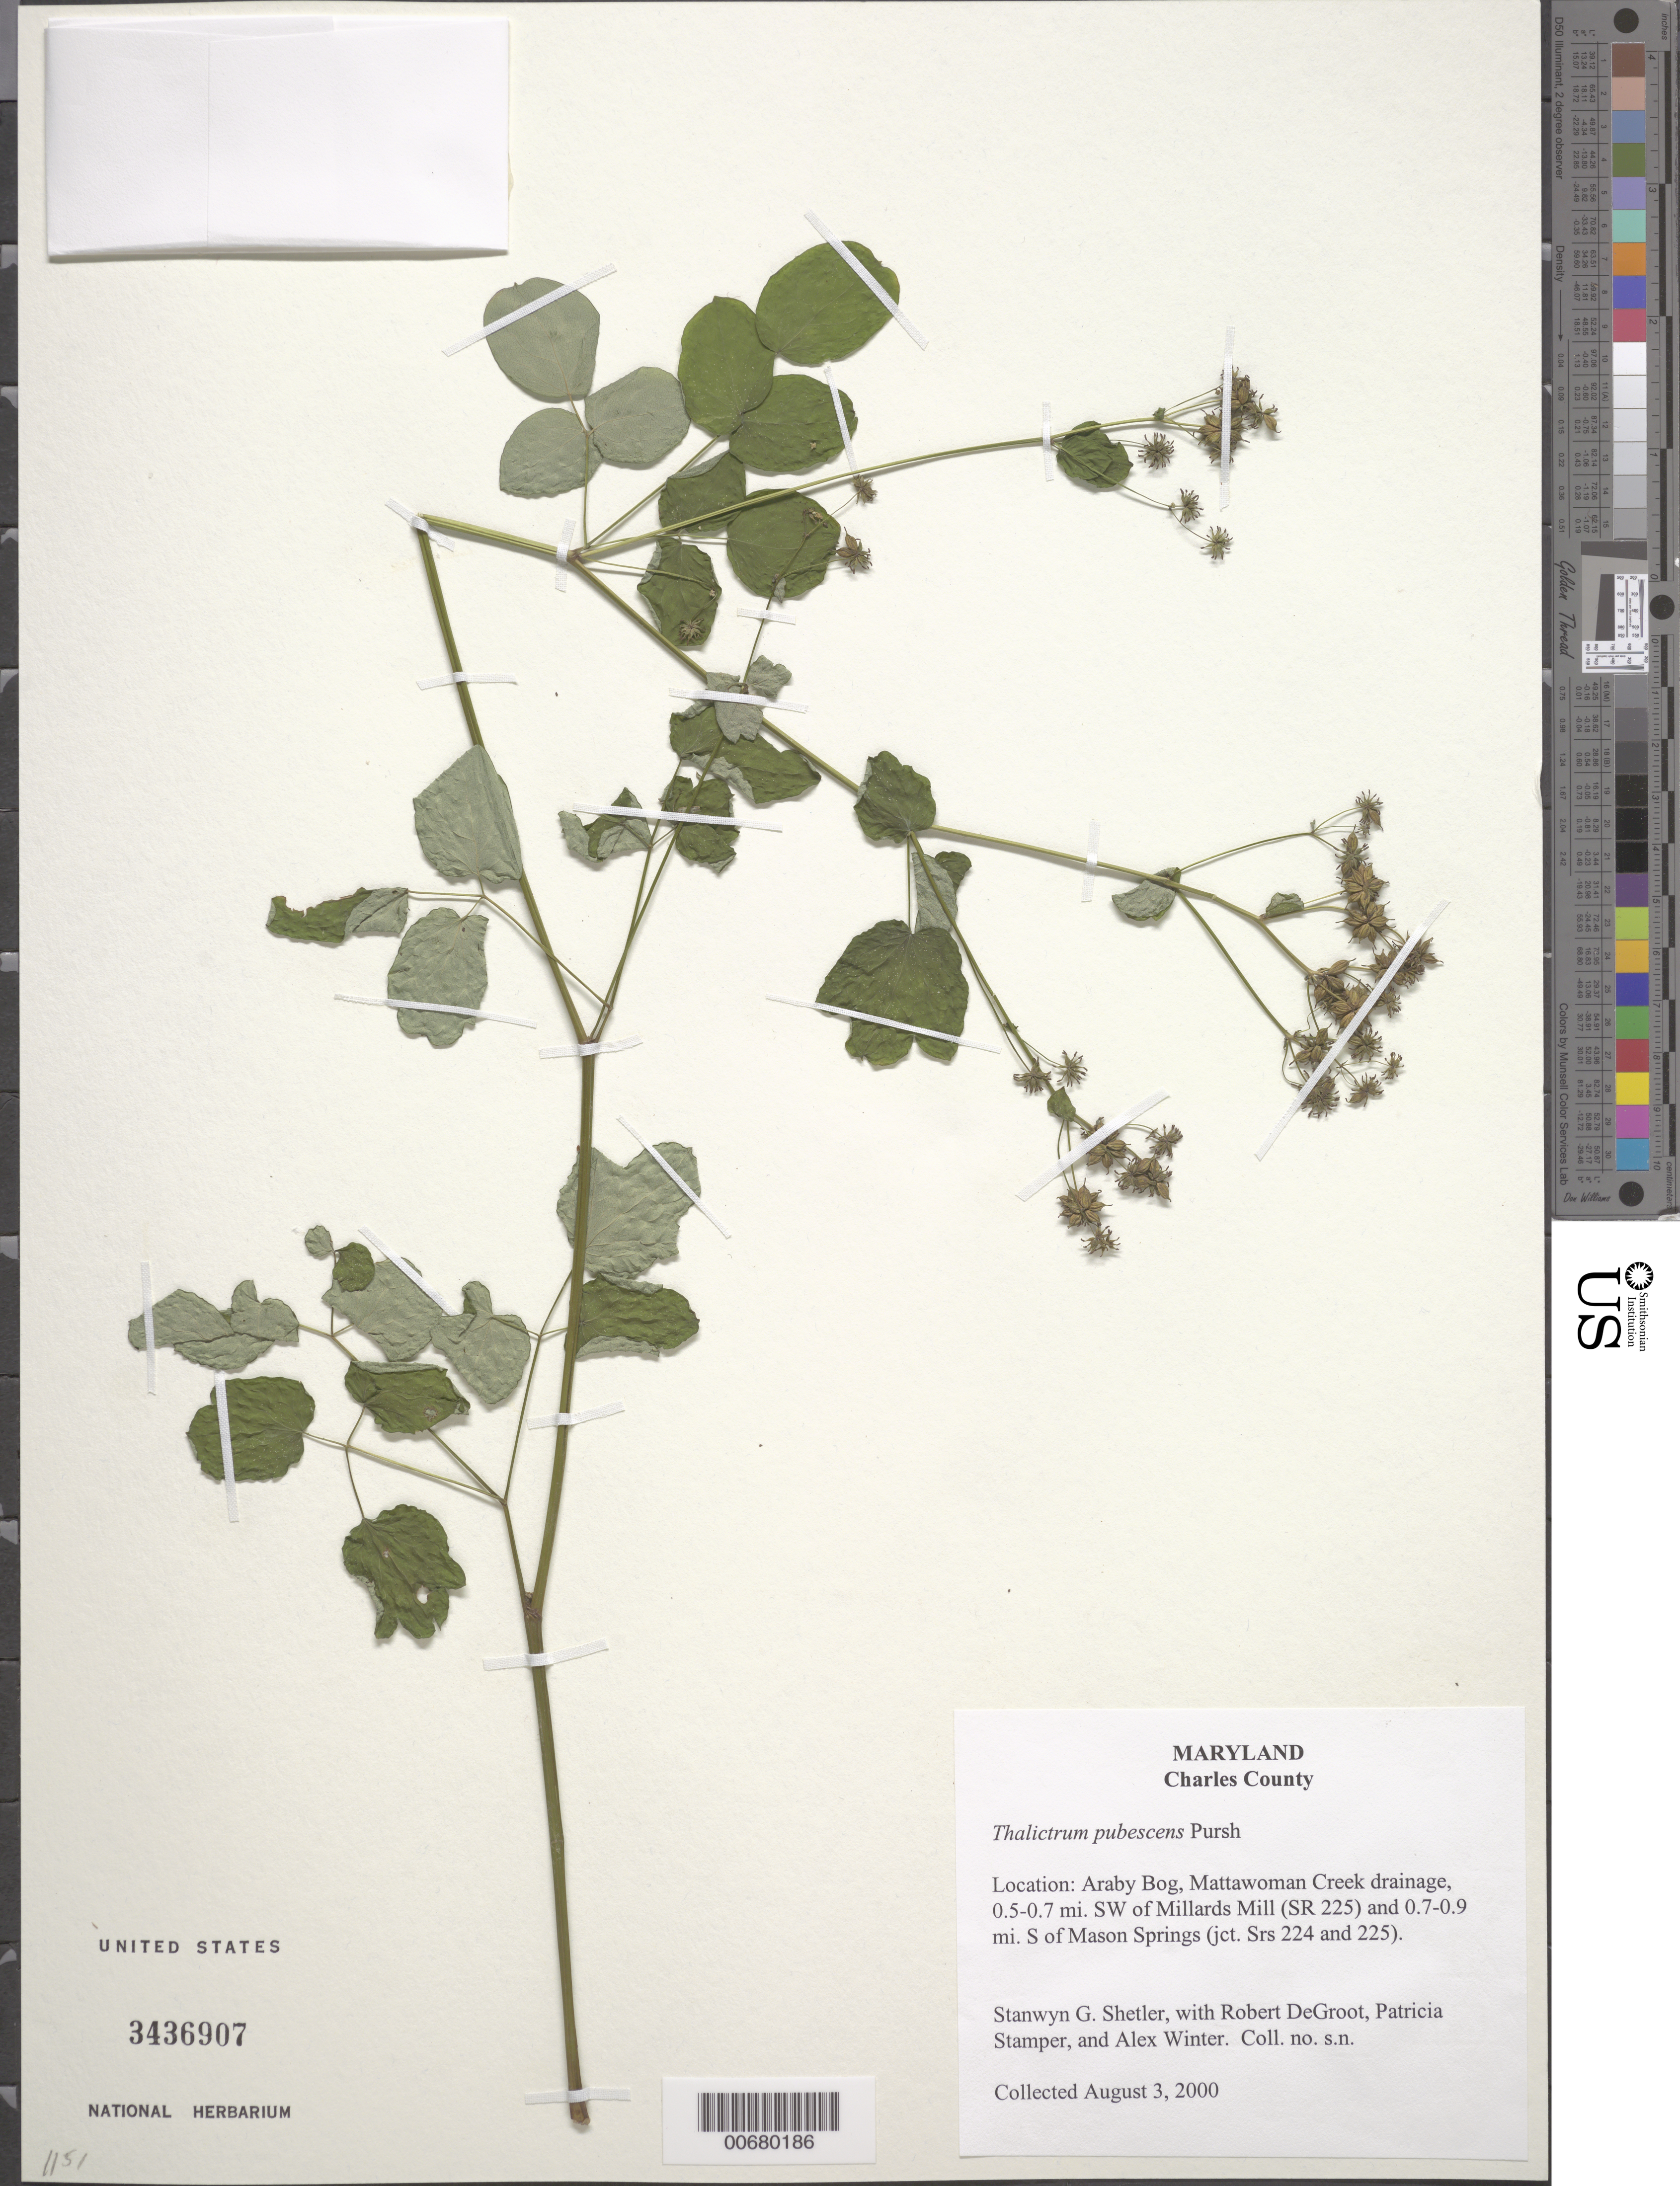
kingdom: Plantae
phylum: Tracheophyta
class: Magnoliopsida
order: Ranunculales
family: Ranunculaceae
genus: Thalictrum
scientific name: Thalictrum pubescens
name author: Pursh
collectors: S. Shetler, R. DeGroot, P. Stamper & A. Winter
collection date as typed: August 3, 2000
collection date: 2000-08-03/2003-08-03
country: United States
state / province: Maryland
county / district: Charles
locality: Araby Bog, Mattawoman Creek drainage, 0.5-0.7 mi. SW of Millards Mill (SR 225) and 0.7-0.9 mi. S of Mason Springs (jct. 224 and 225).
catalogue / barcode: US 3436907